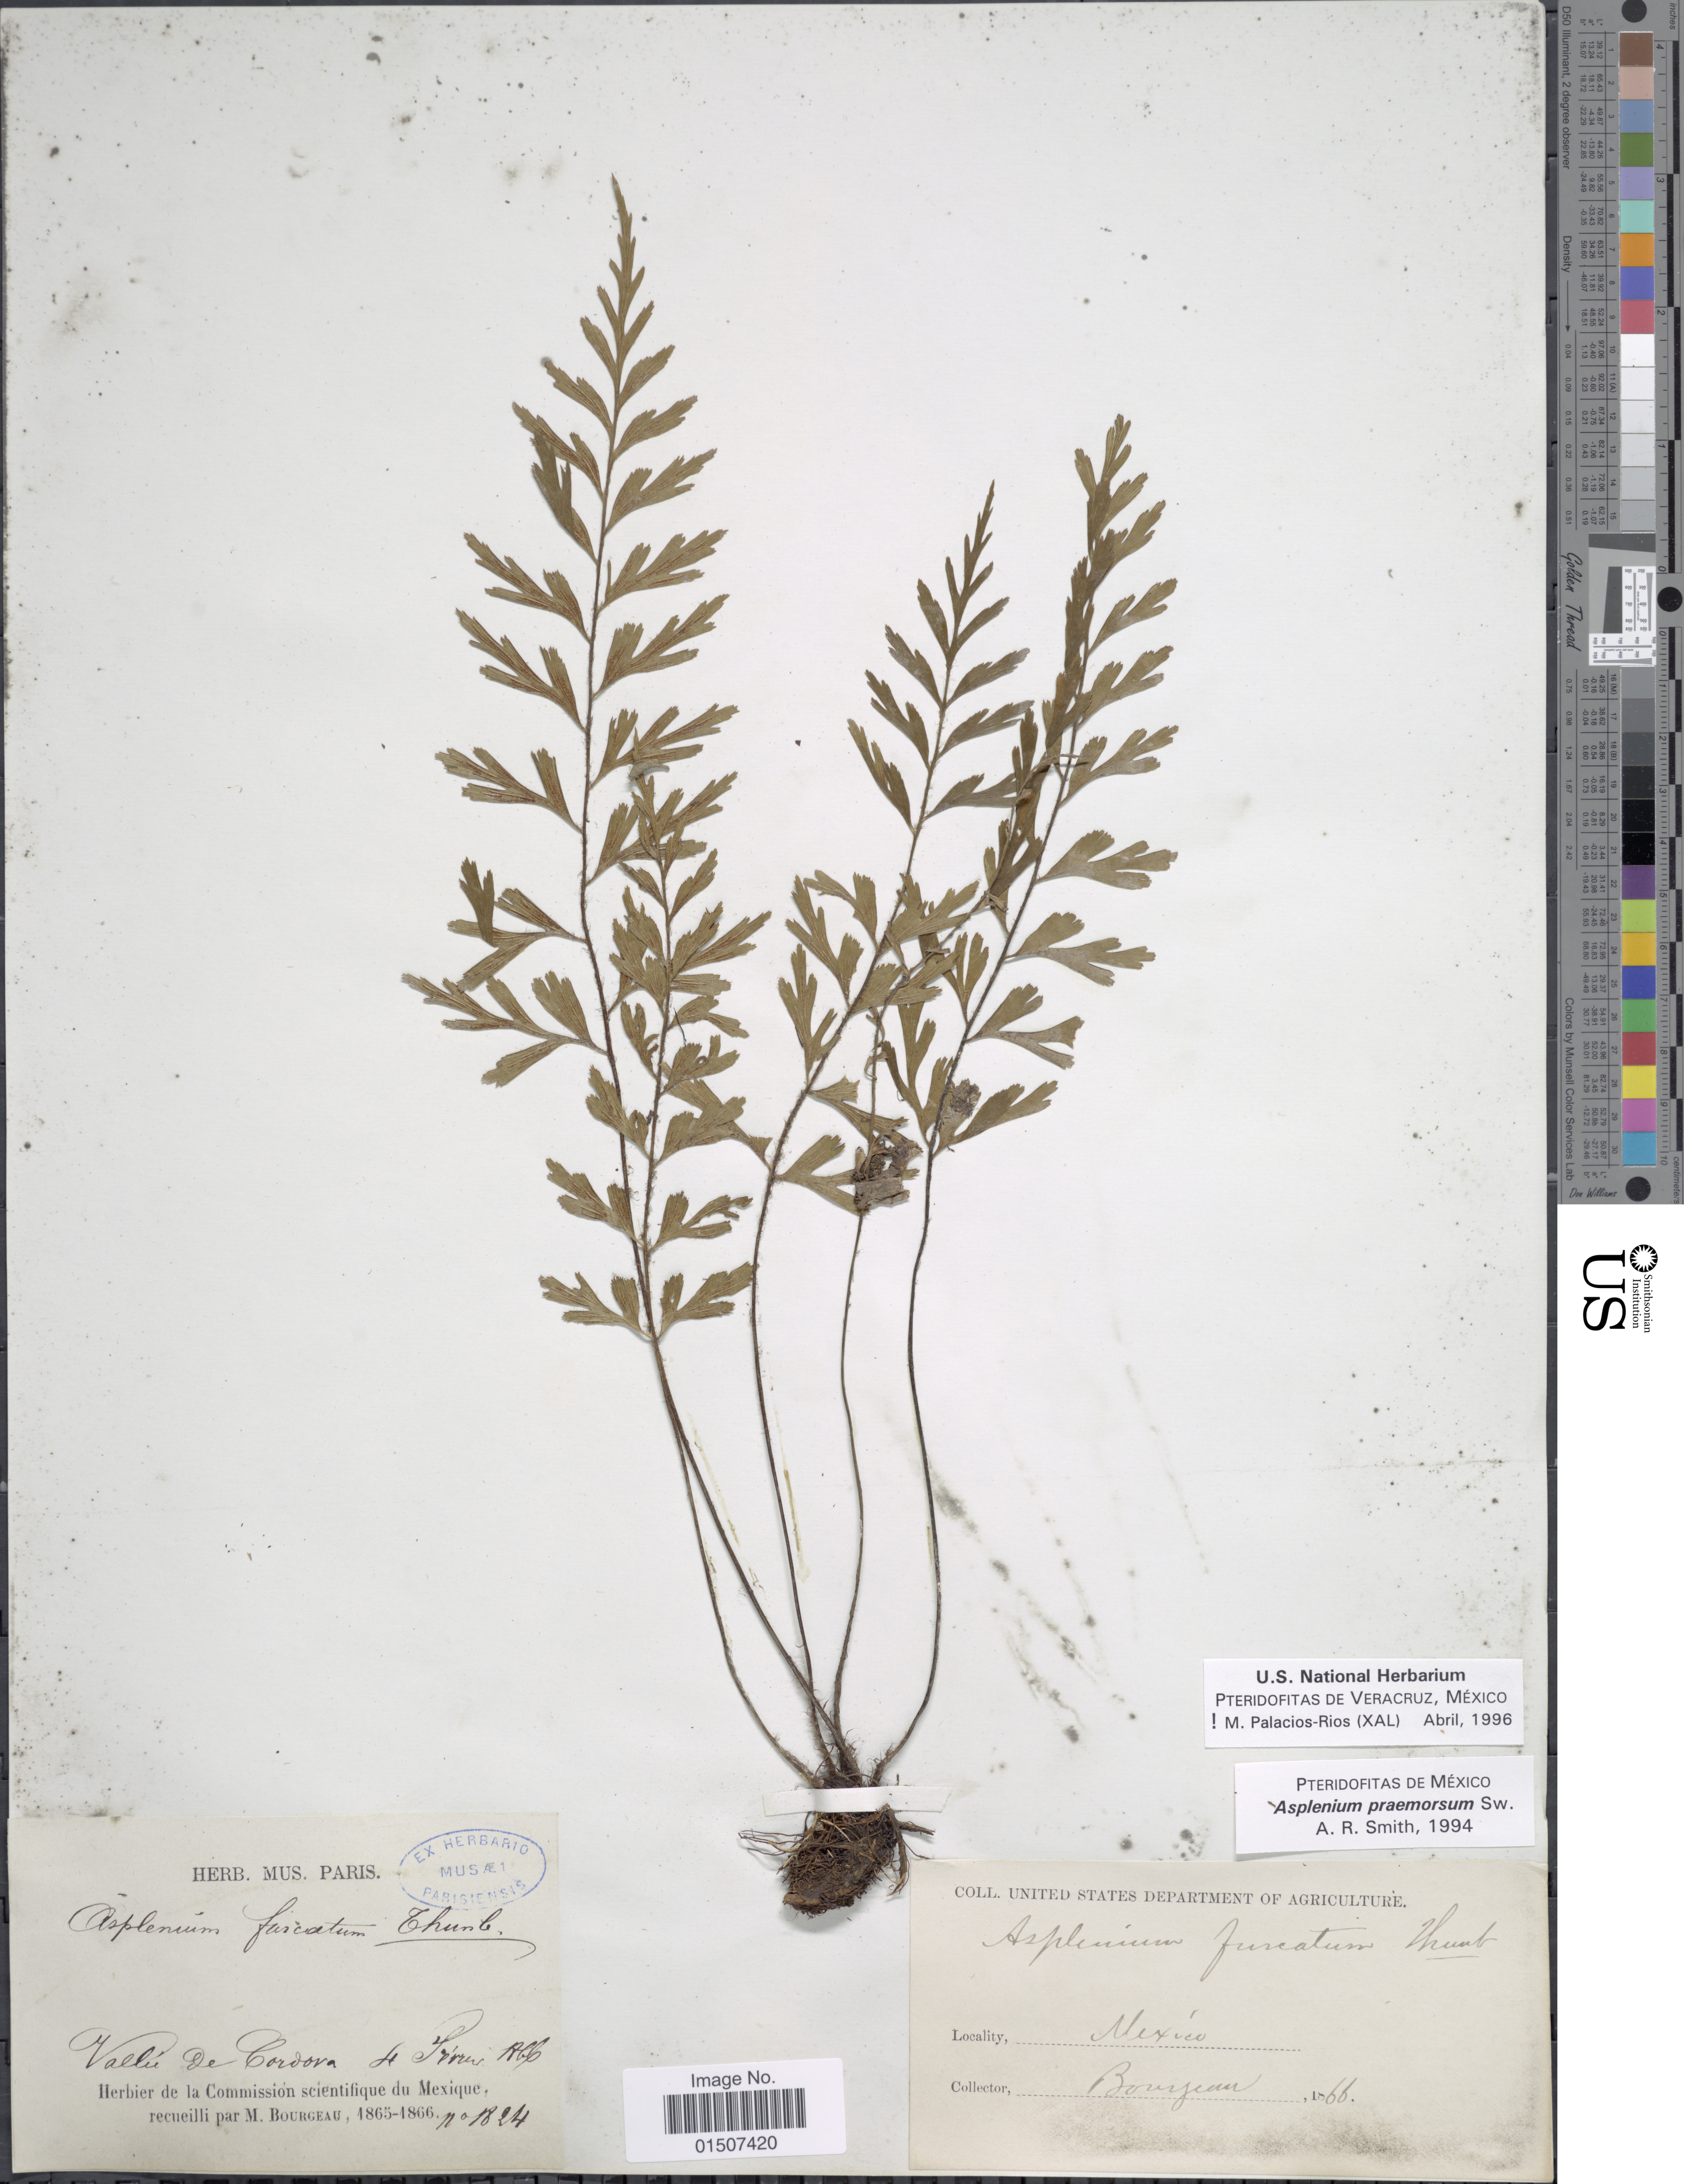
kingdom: Plantae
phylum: Tracheophyta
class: Polypodiopsida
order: Polypodiales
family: Aspleniaceae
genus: Asplenium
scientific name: Asplenium praemorsum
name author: Sw.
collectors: M. Bourgeau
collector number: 1824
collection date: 1866-02-04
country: Mexico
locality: Vallee de Cordova